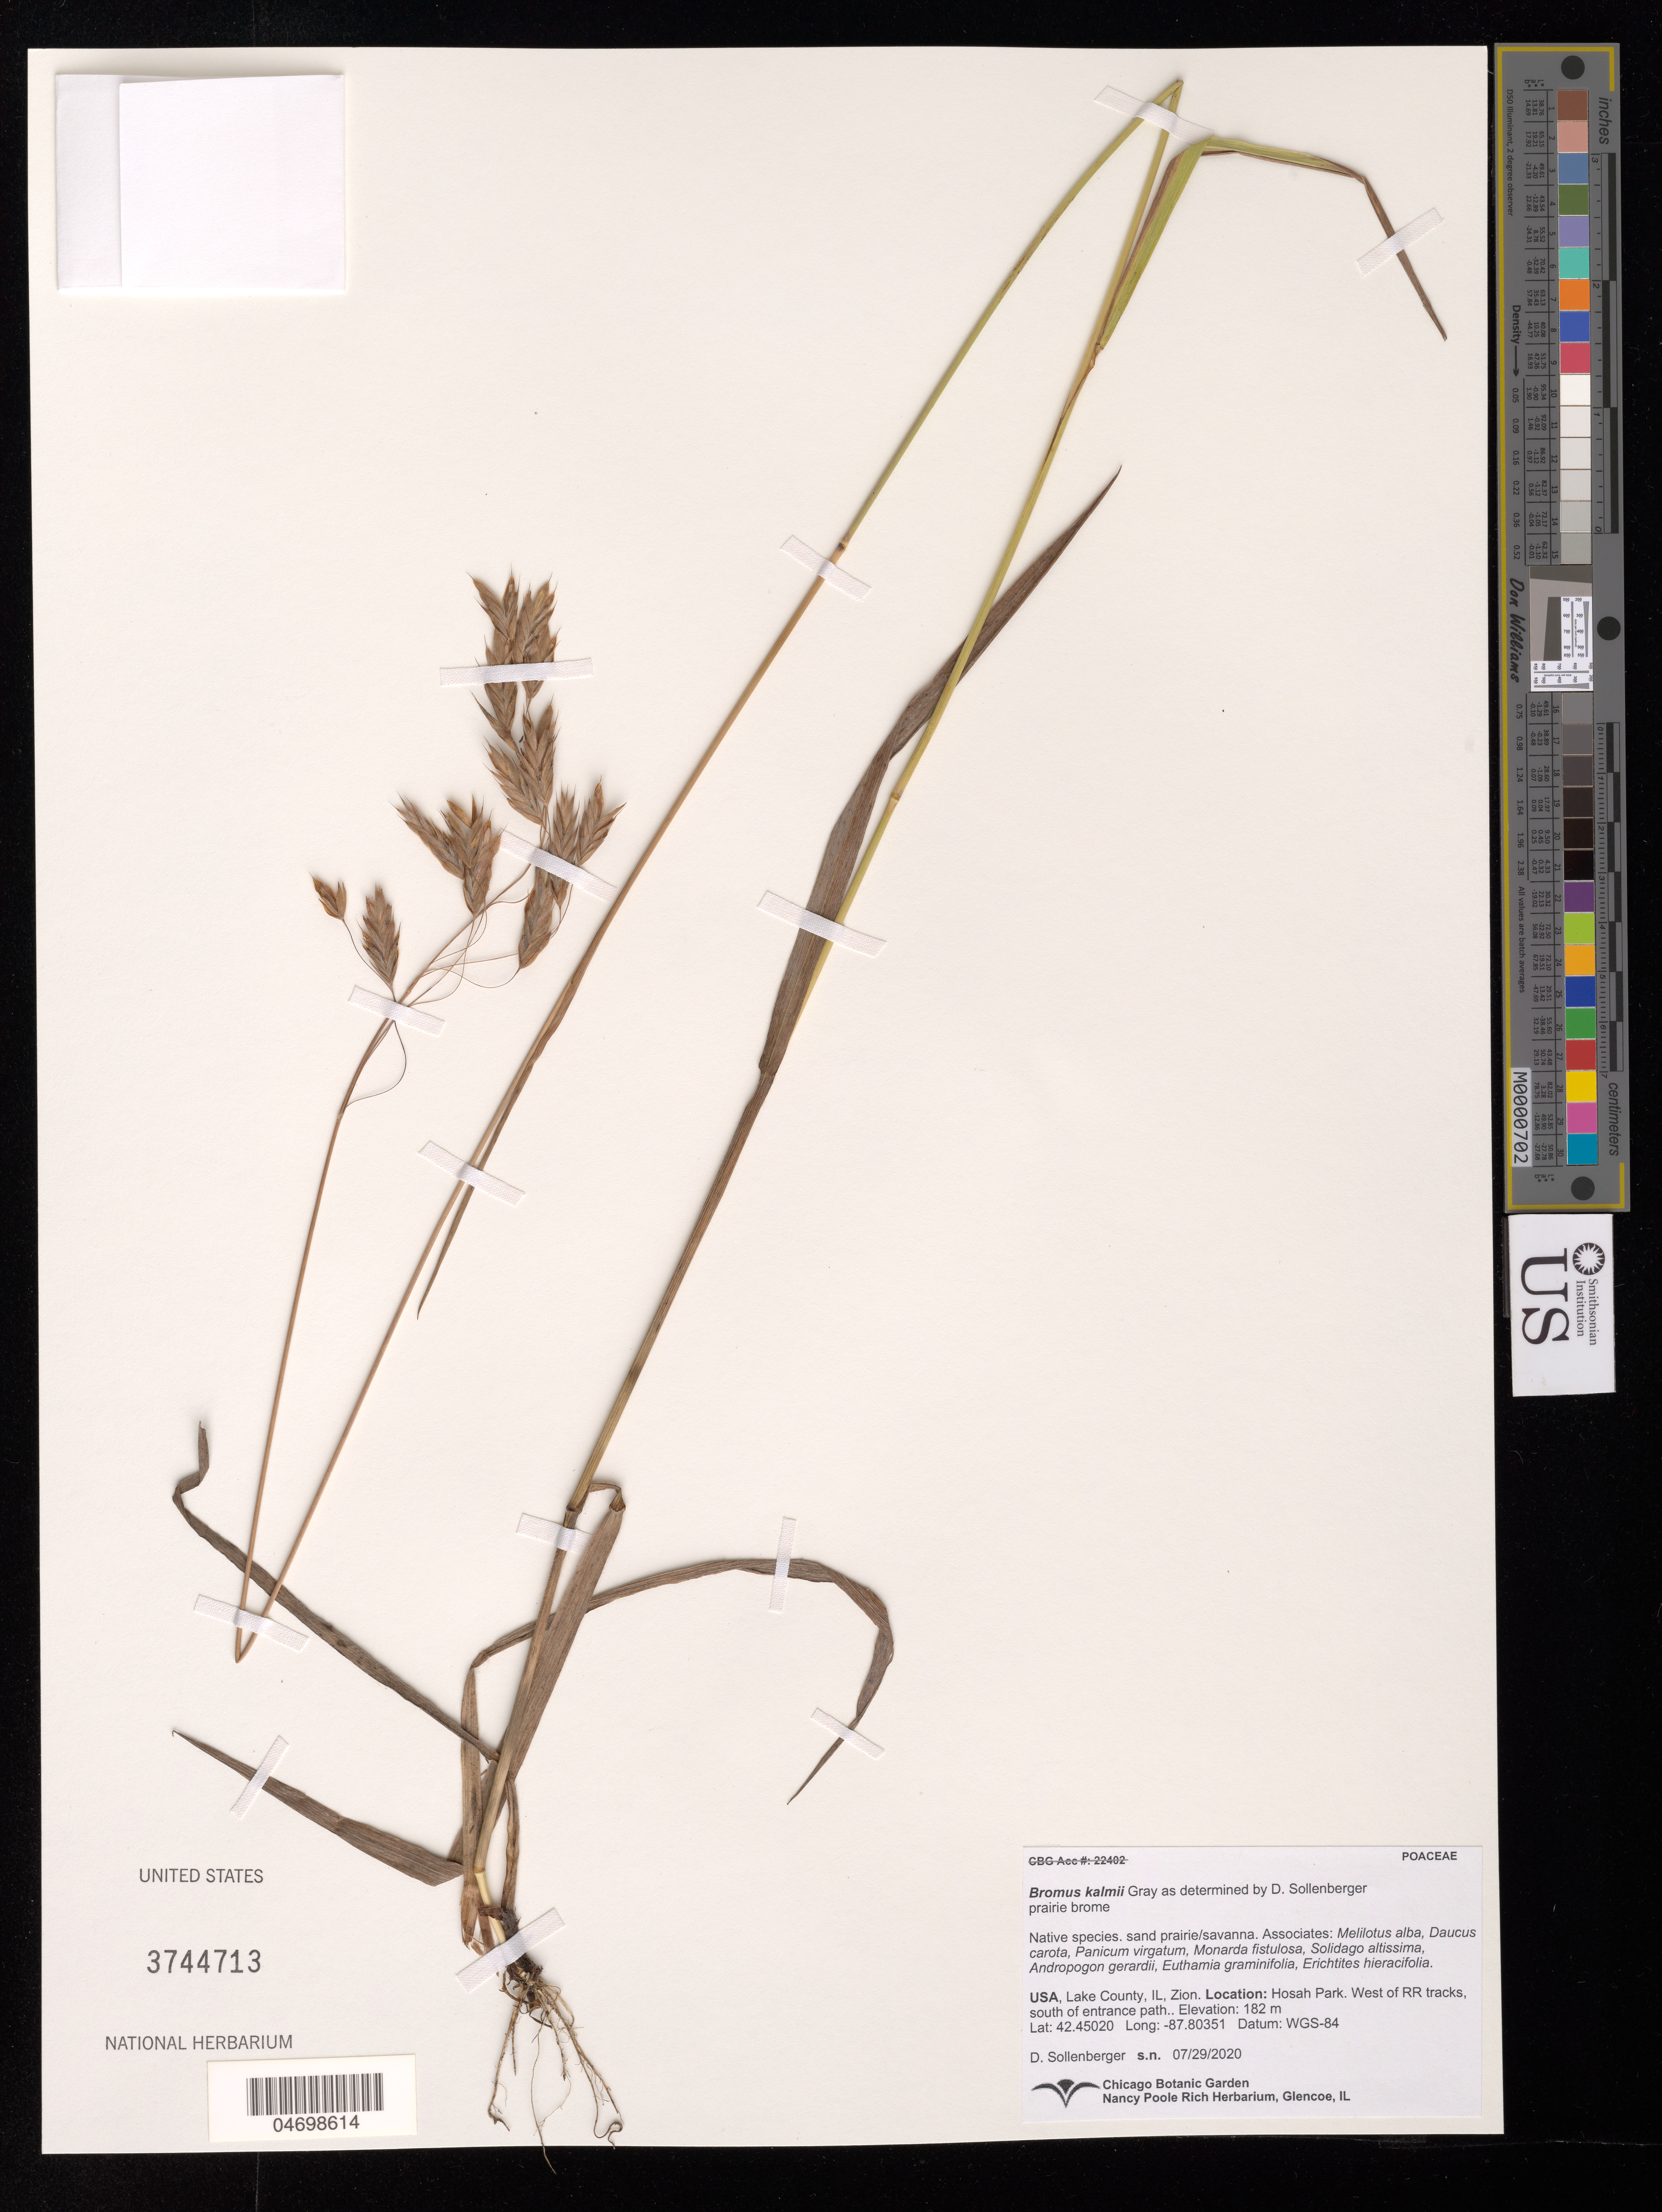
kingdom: Plantae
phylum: Tracheophyta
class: Liliopsida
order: Poales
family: Poaceae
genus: Bromus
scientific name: Bromus kalmii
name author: A. Gray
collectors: D. Sollenberger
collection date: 2020-07-29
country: United States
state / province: Illinois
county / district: Lake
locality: Zion. Hosah Park. W of RR tracks, S of entrance path.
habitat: Sand prairie/savanna. With Melilotus alba, Daucus carota, Panicum virgatum, etc.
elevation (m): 182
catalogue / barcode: US 3744713